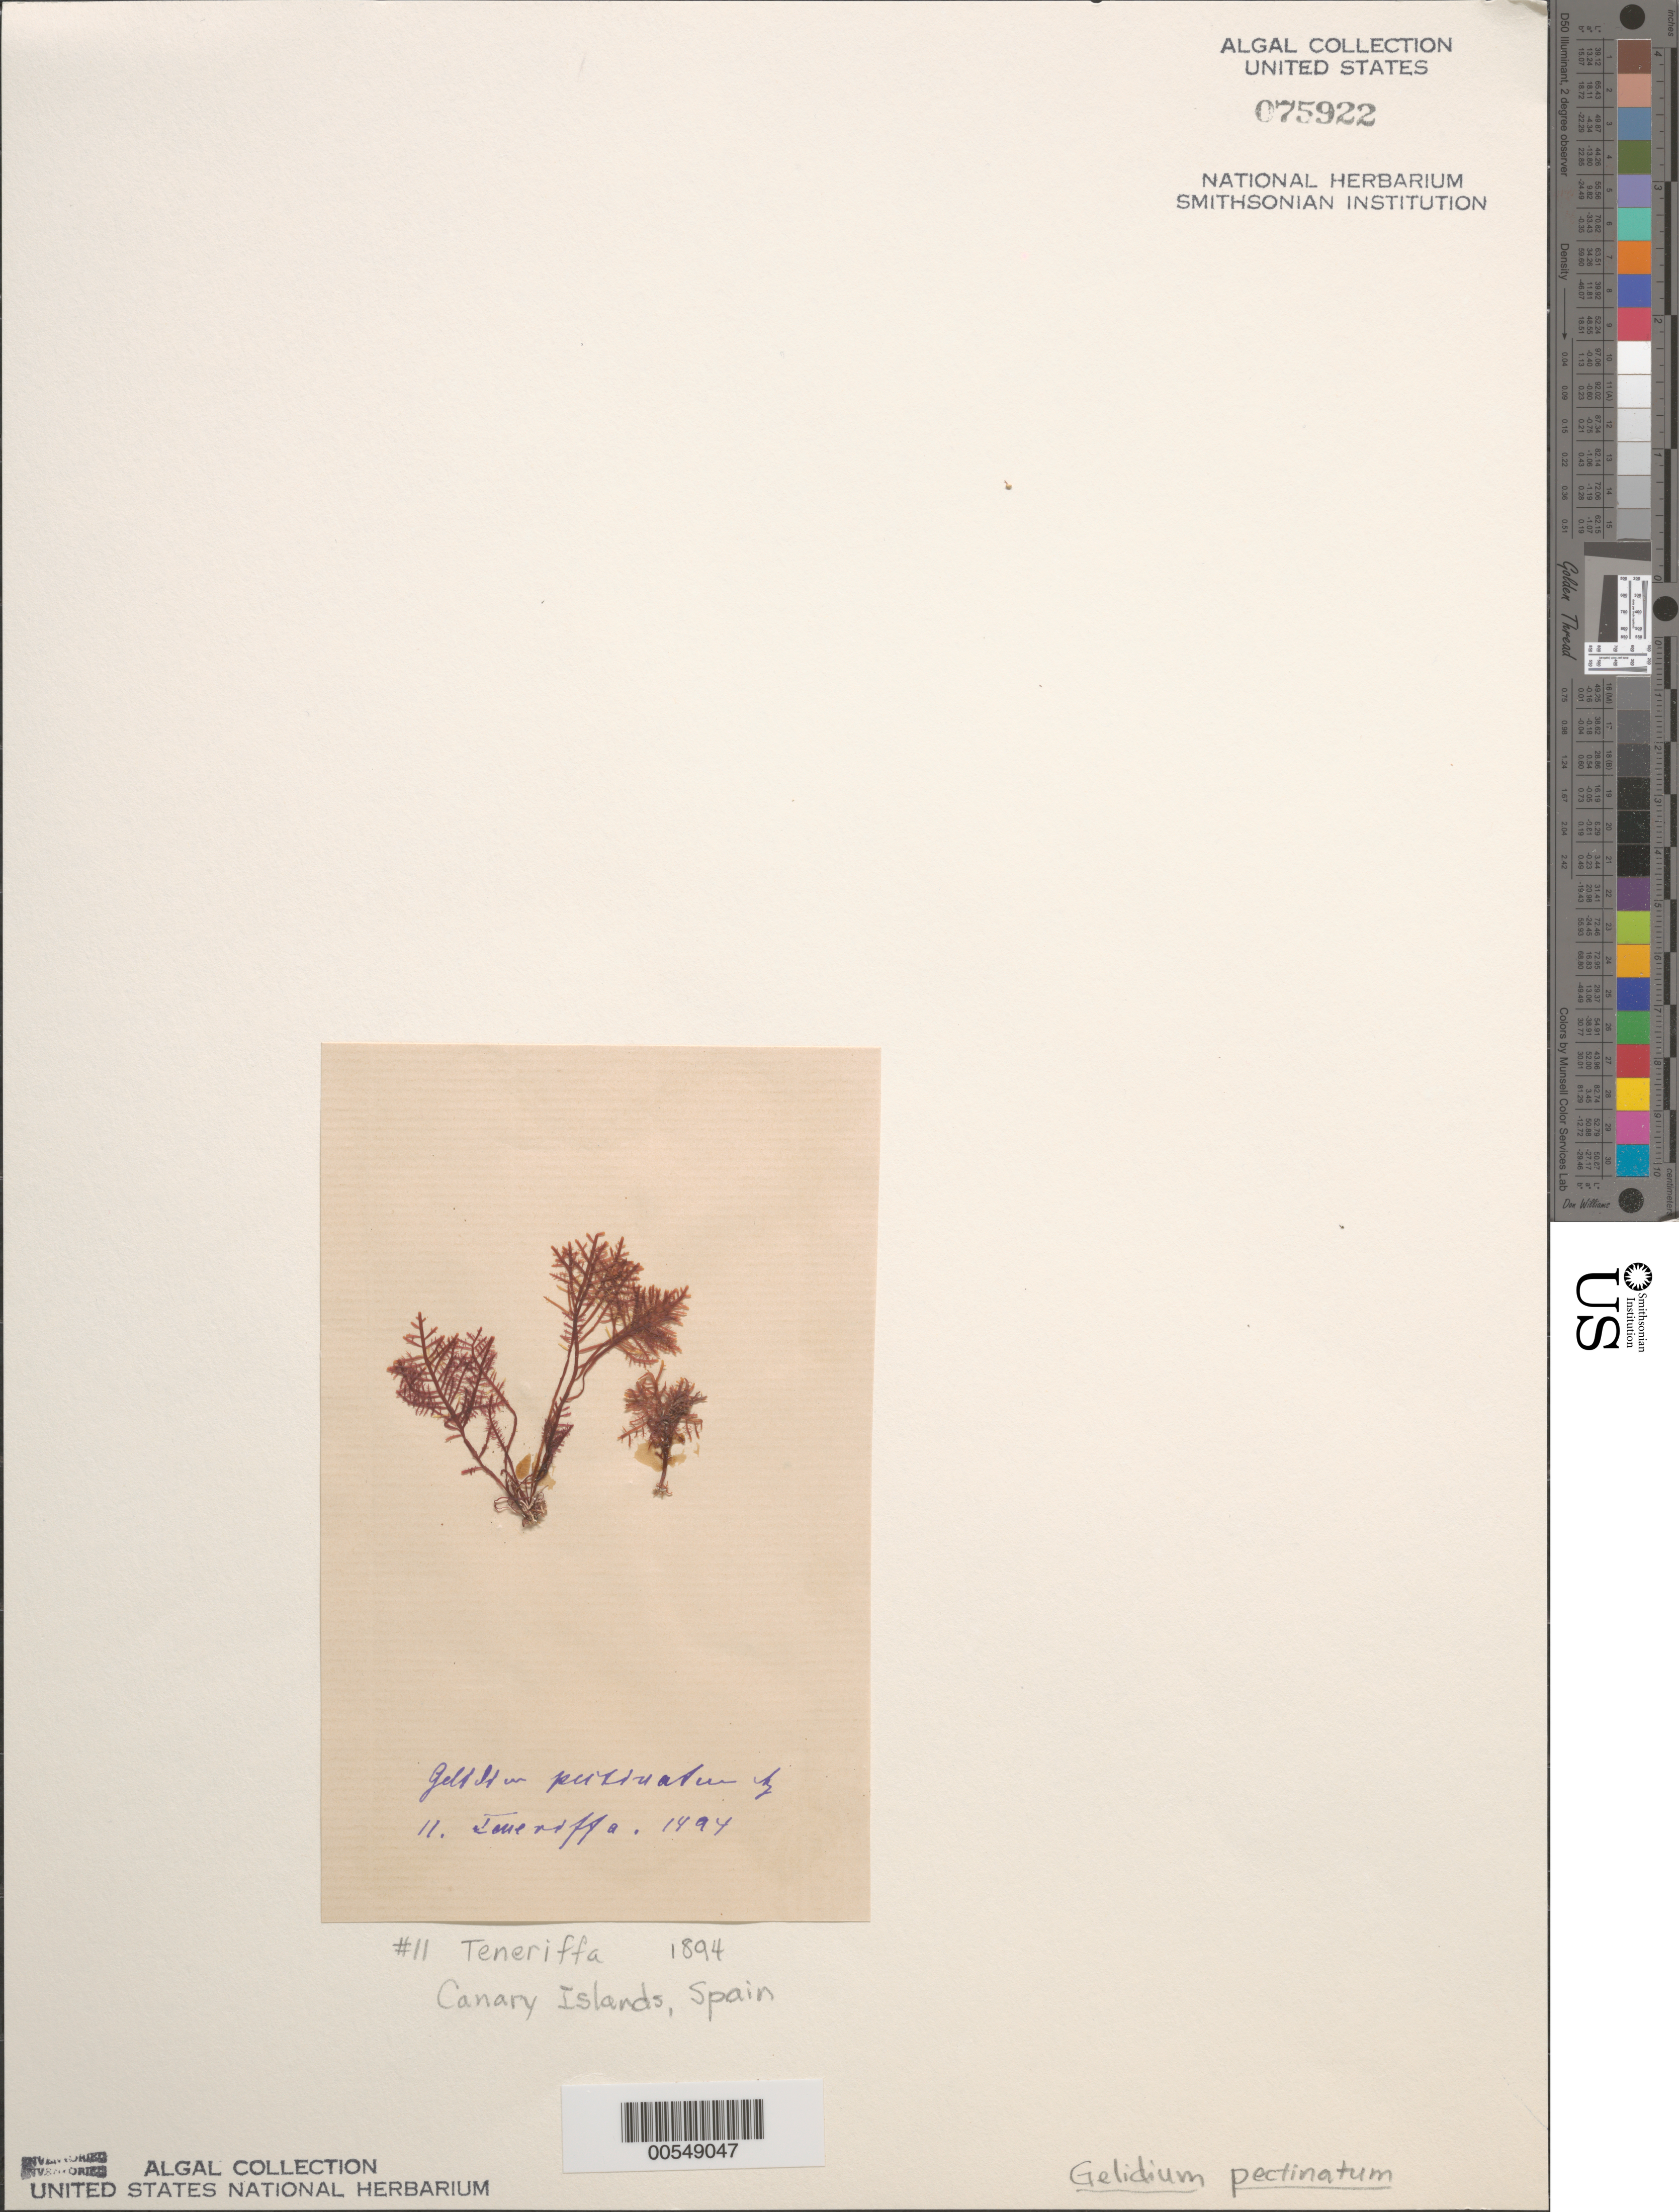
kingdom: Plantae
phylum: Rhodophyta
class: Florideophyceae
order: Gelidiales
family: Gelidiaceae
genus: Gelidium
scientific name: Gelidium pectinatum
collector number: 11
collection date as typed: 1894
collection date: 1894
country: Spain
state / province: Canarias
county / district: Santa Cruz de Tenerife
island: Tenerife Island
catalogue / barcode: US 75922